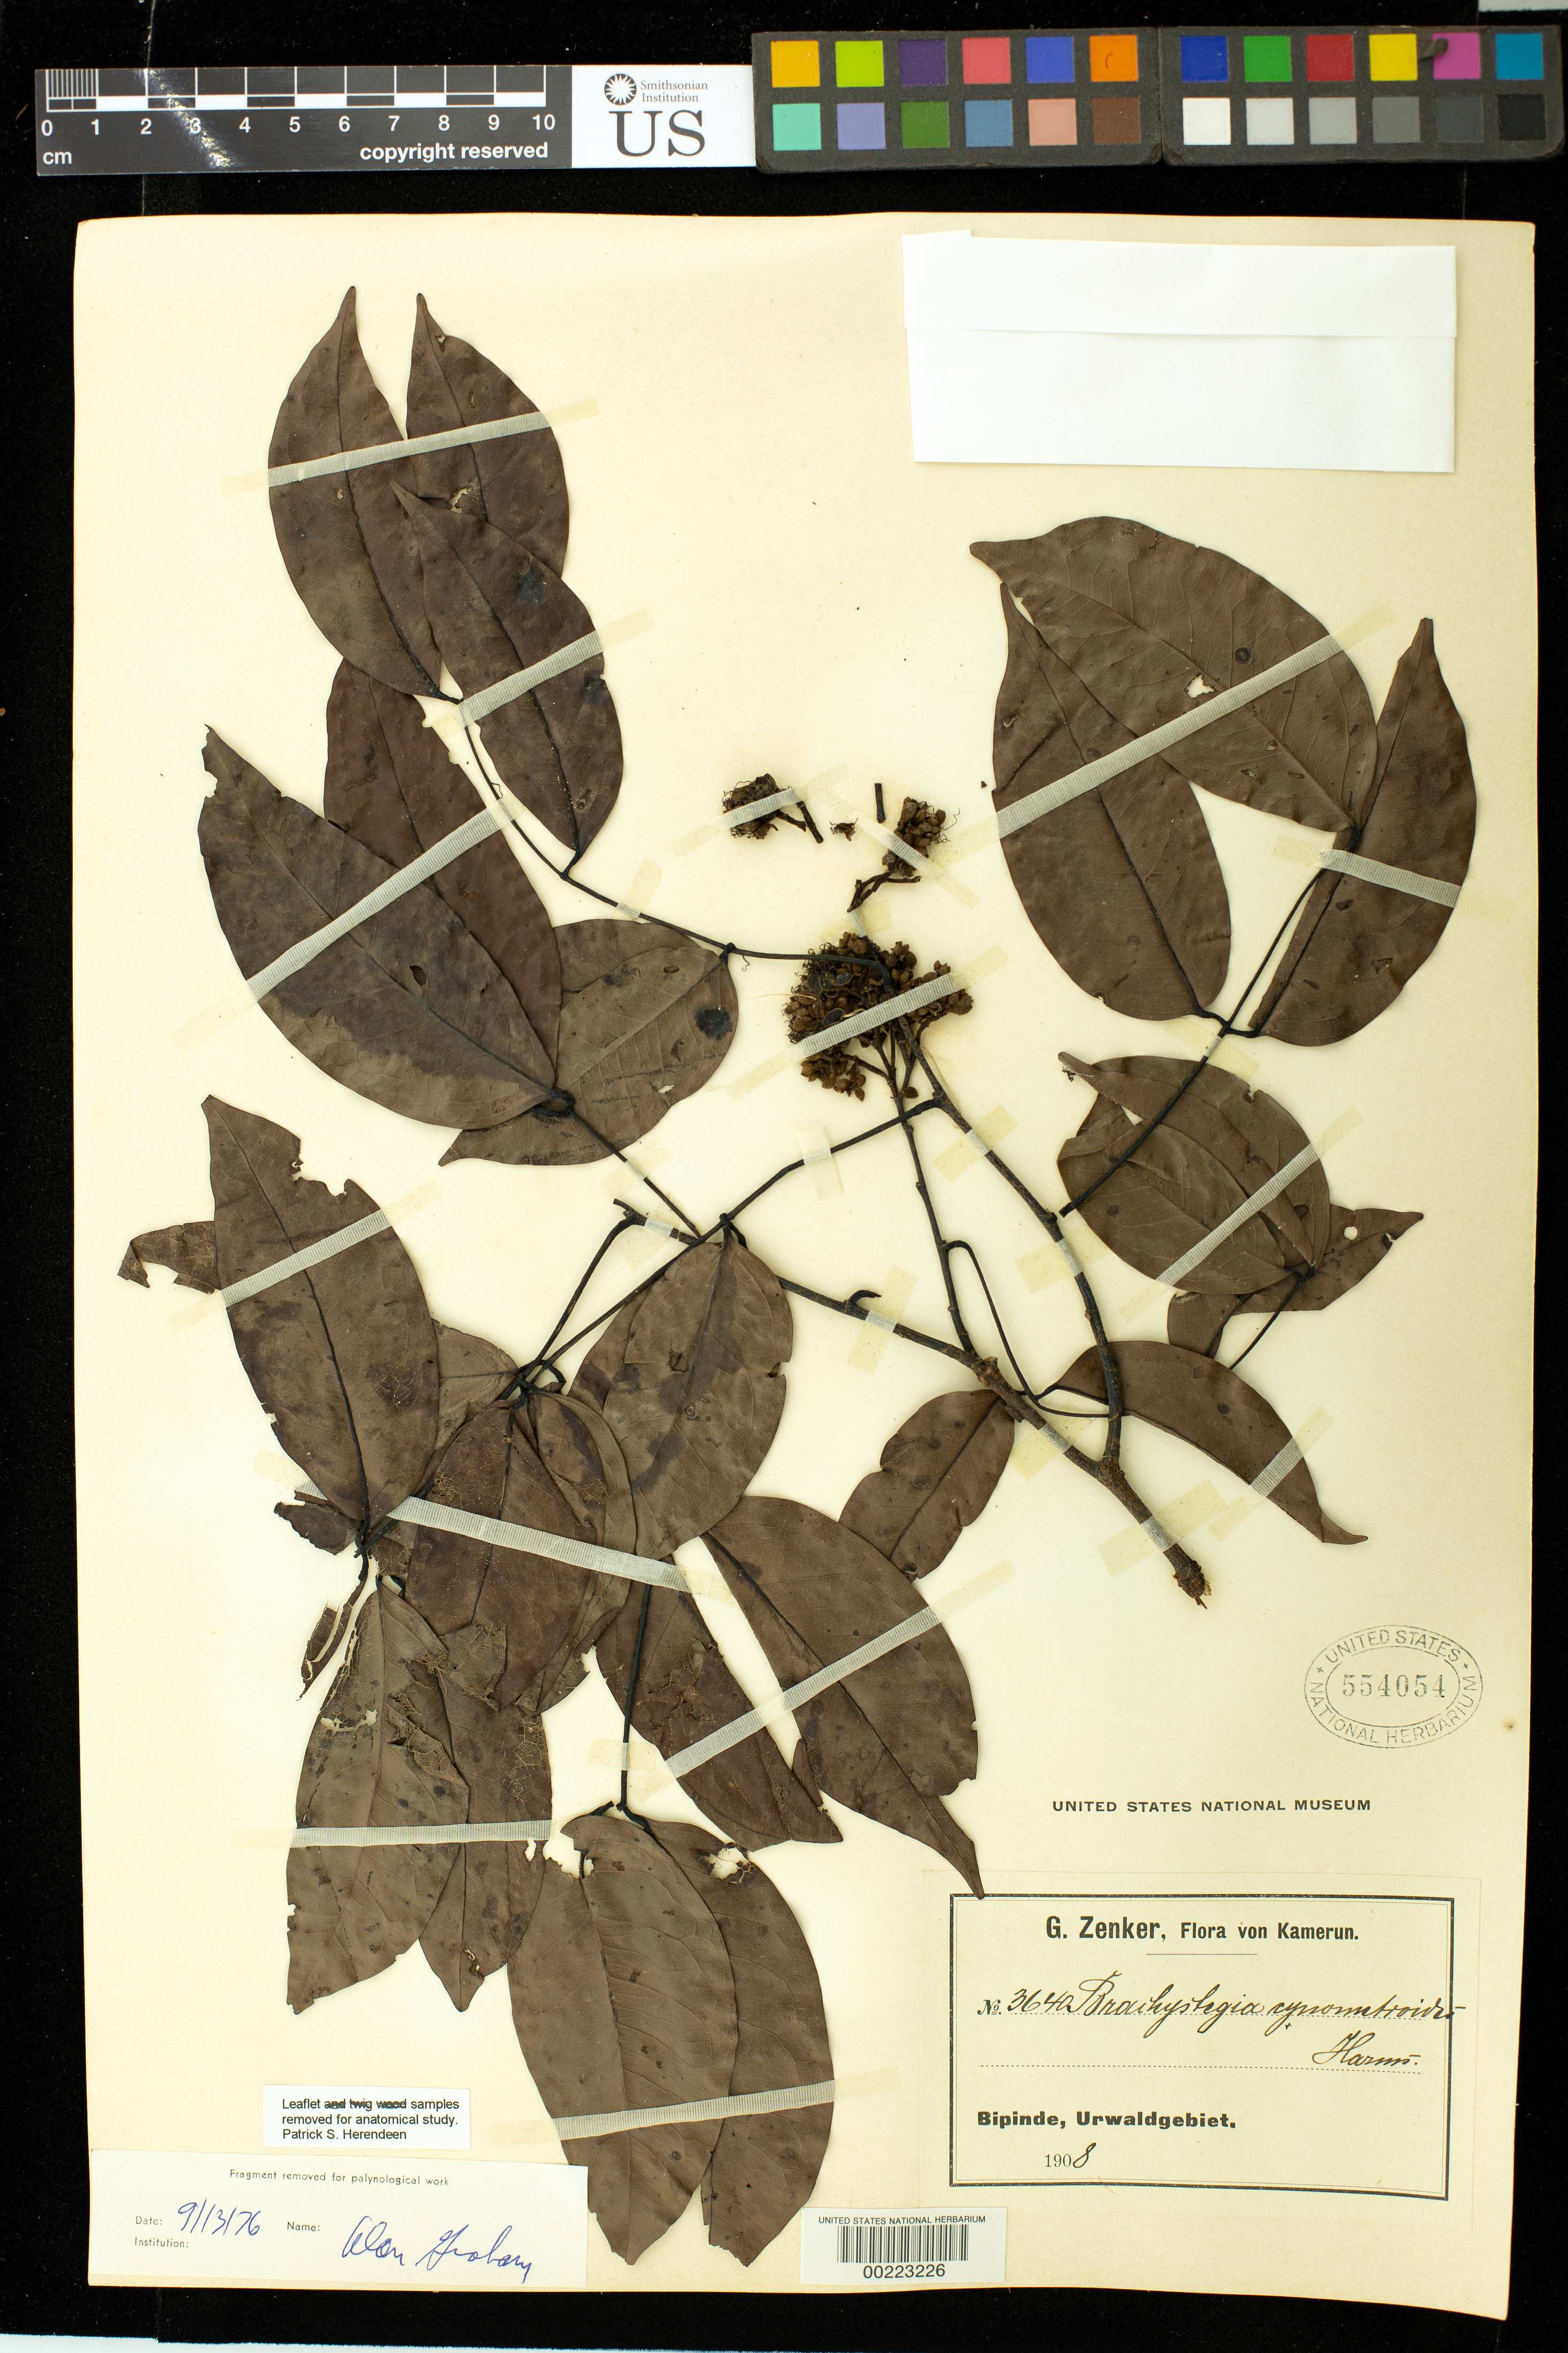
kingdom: Plantae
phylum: Tracheophyta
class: Magnoliopsida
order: Fabales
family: Fabaceae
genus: Brachystegia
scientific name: Brachystegia cynometroides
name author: Harms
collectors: G. A. Zenker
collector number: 3640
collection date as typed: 1908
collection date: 1908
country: Cameroon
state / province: Sud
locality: Kamerun, Bipinde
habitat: Jungle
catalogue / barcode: US 554054